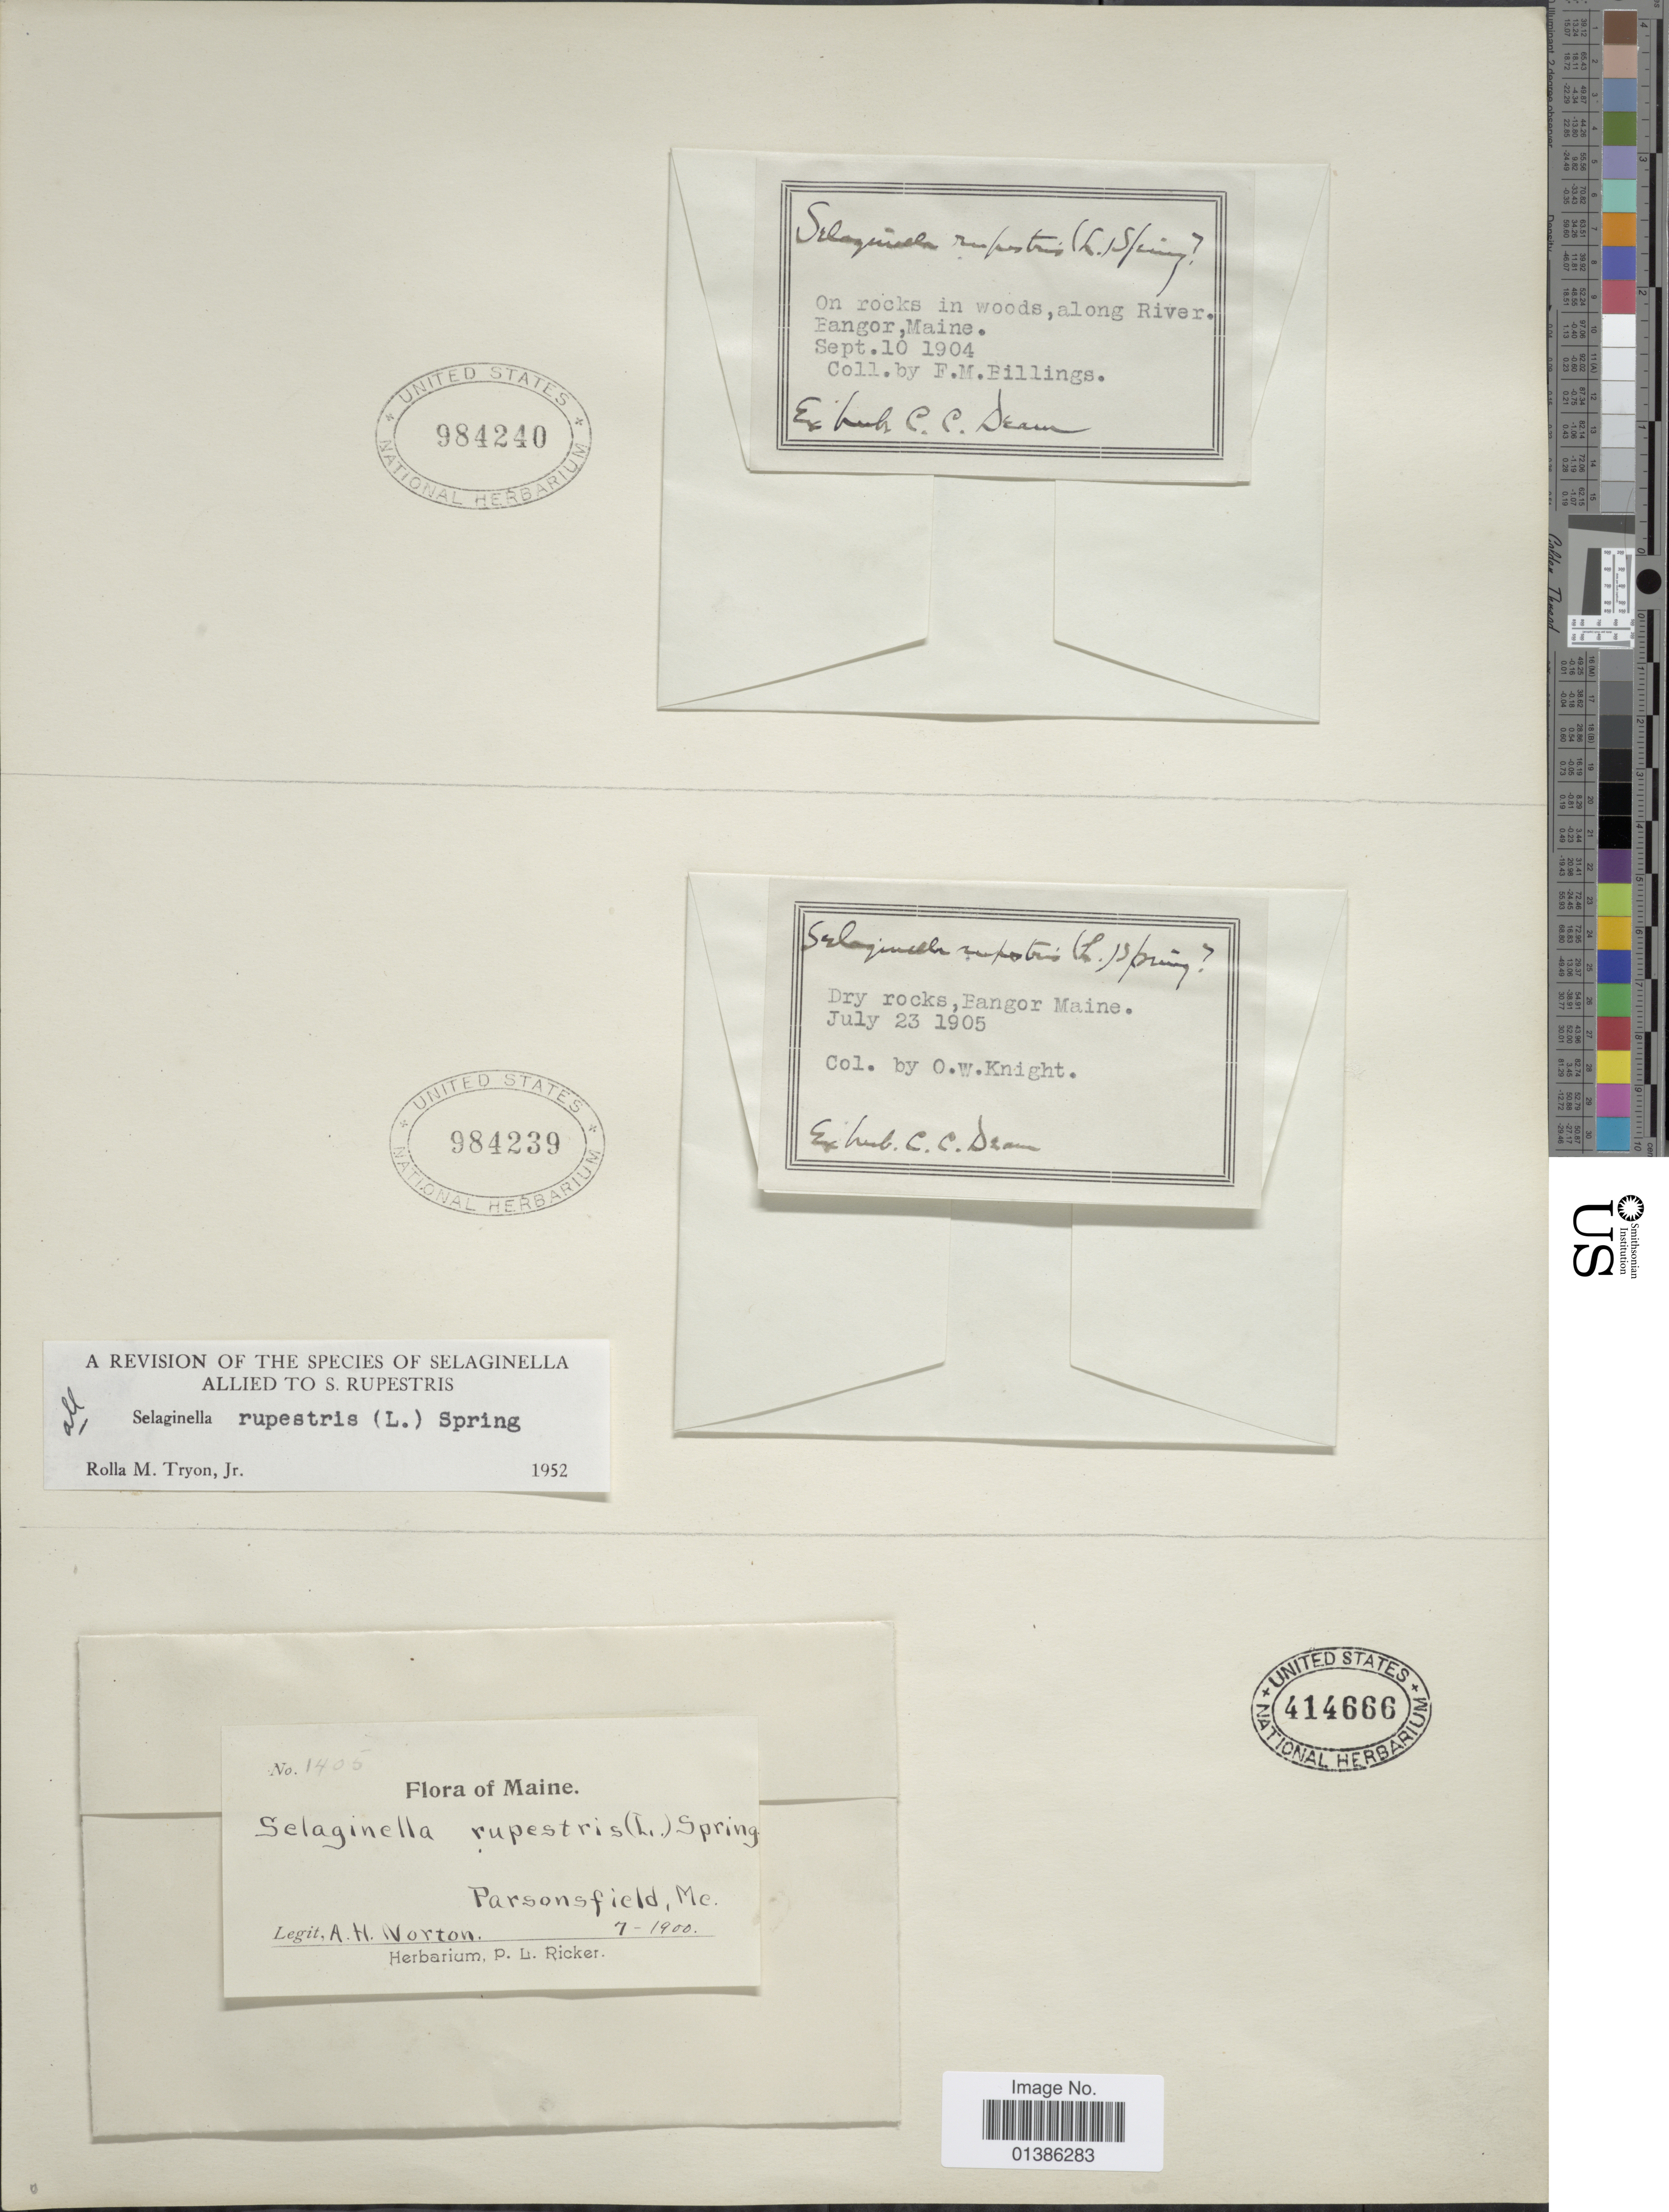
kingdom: Plantae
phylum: Tracheophyta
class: Lycopodiopsida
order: Selaginellales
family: Selaginellaceae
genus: Selaginella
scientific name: Selaginella rupestris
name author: (L.) Spring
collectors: O. Knight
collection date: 1905-07-23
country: United States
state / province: Maine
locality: Dry rocks, Bangor Maine.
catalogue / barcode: US 984239-2